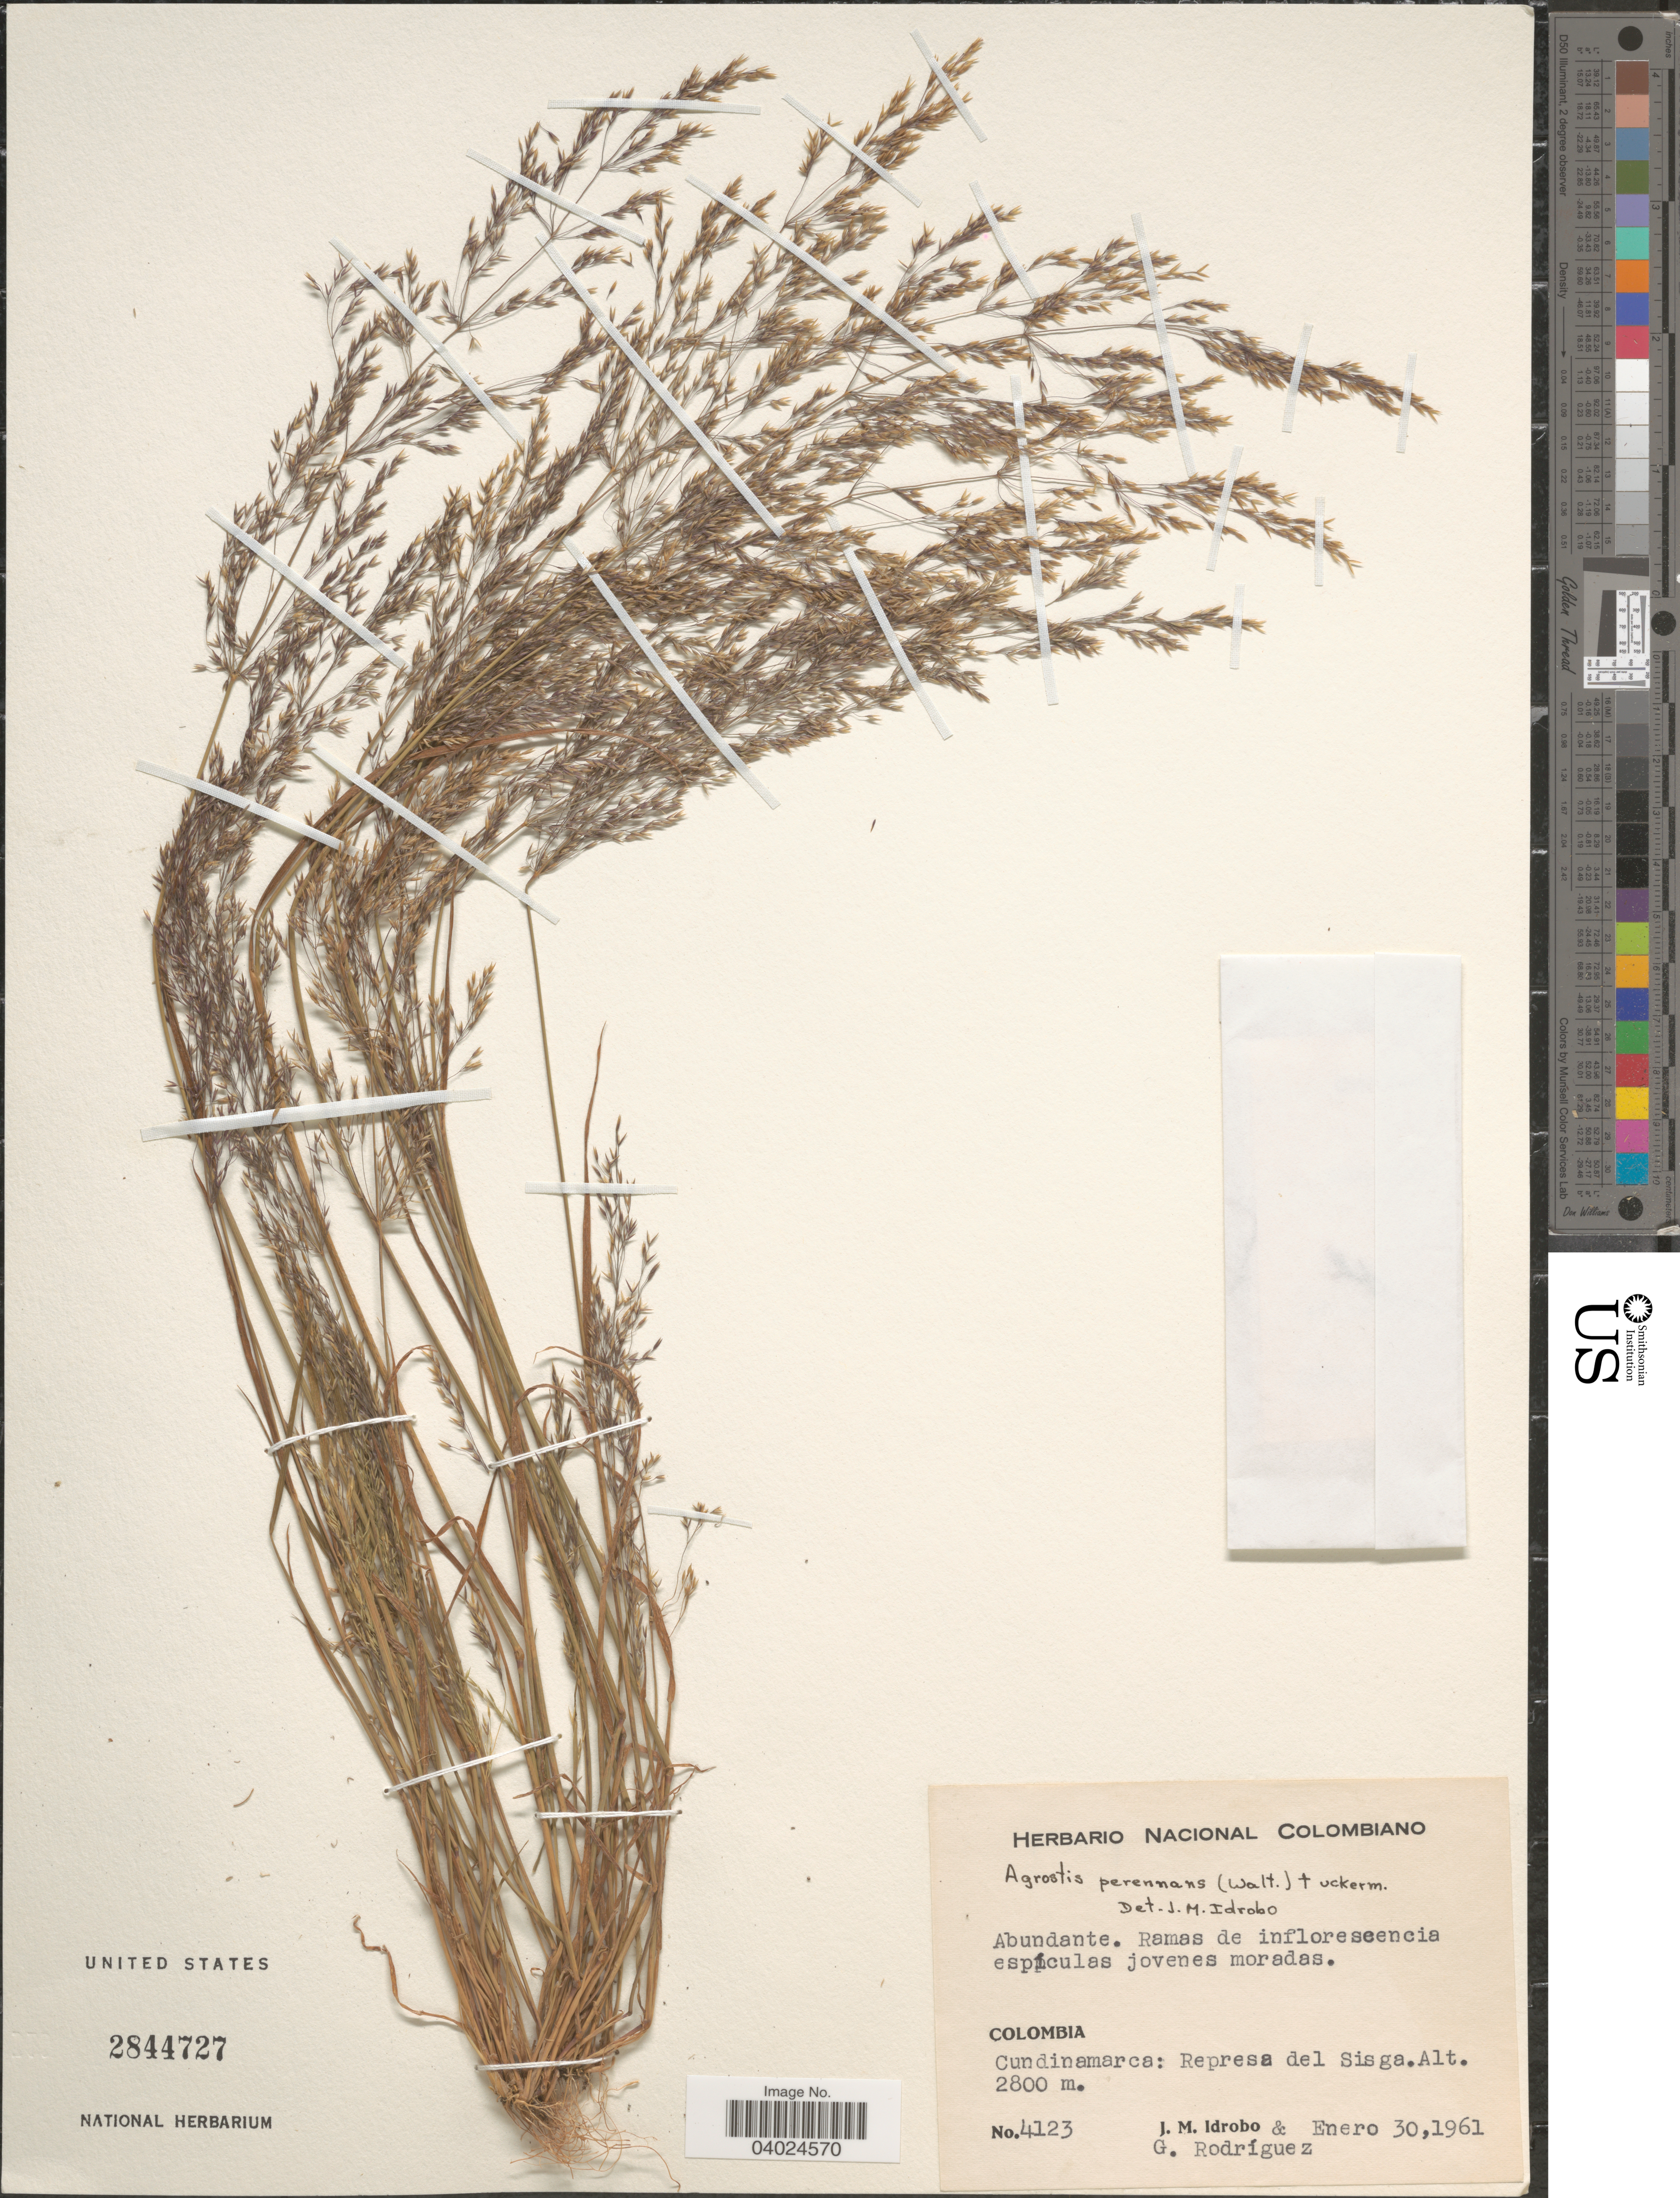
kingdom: Plantae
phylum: Tracheophyta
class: Liliopsida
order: Poales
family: Poaceae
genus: Agrostis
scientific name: Agrostis perennans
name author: (Walter) Tuck.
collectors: J. M. Idrobo & G. Rodríguez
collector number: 4123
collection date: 1961-01-30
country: Colombia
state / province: Cundinamarca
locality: Represa del Sisga.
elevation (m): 2800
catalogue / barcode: US 2844727